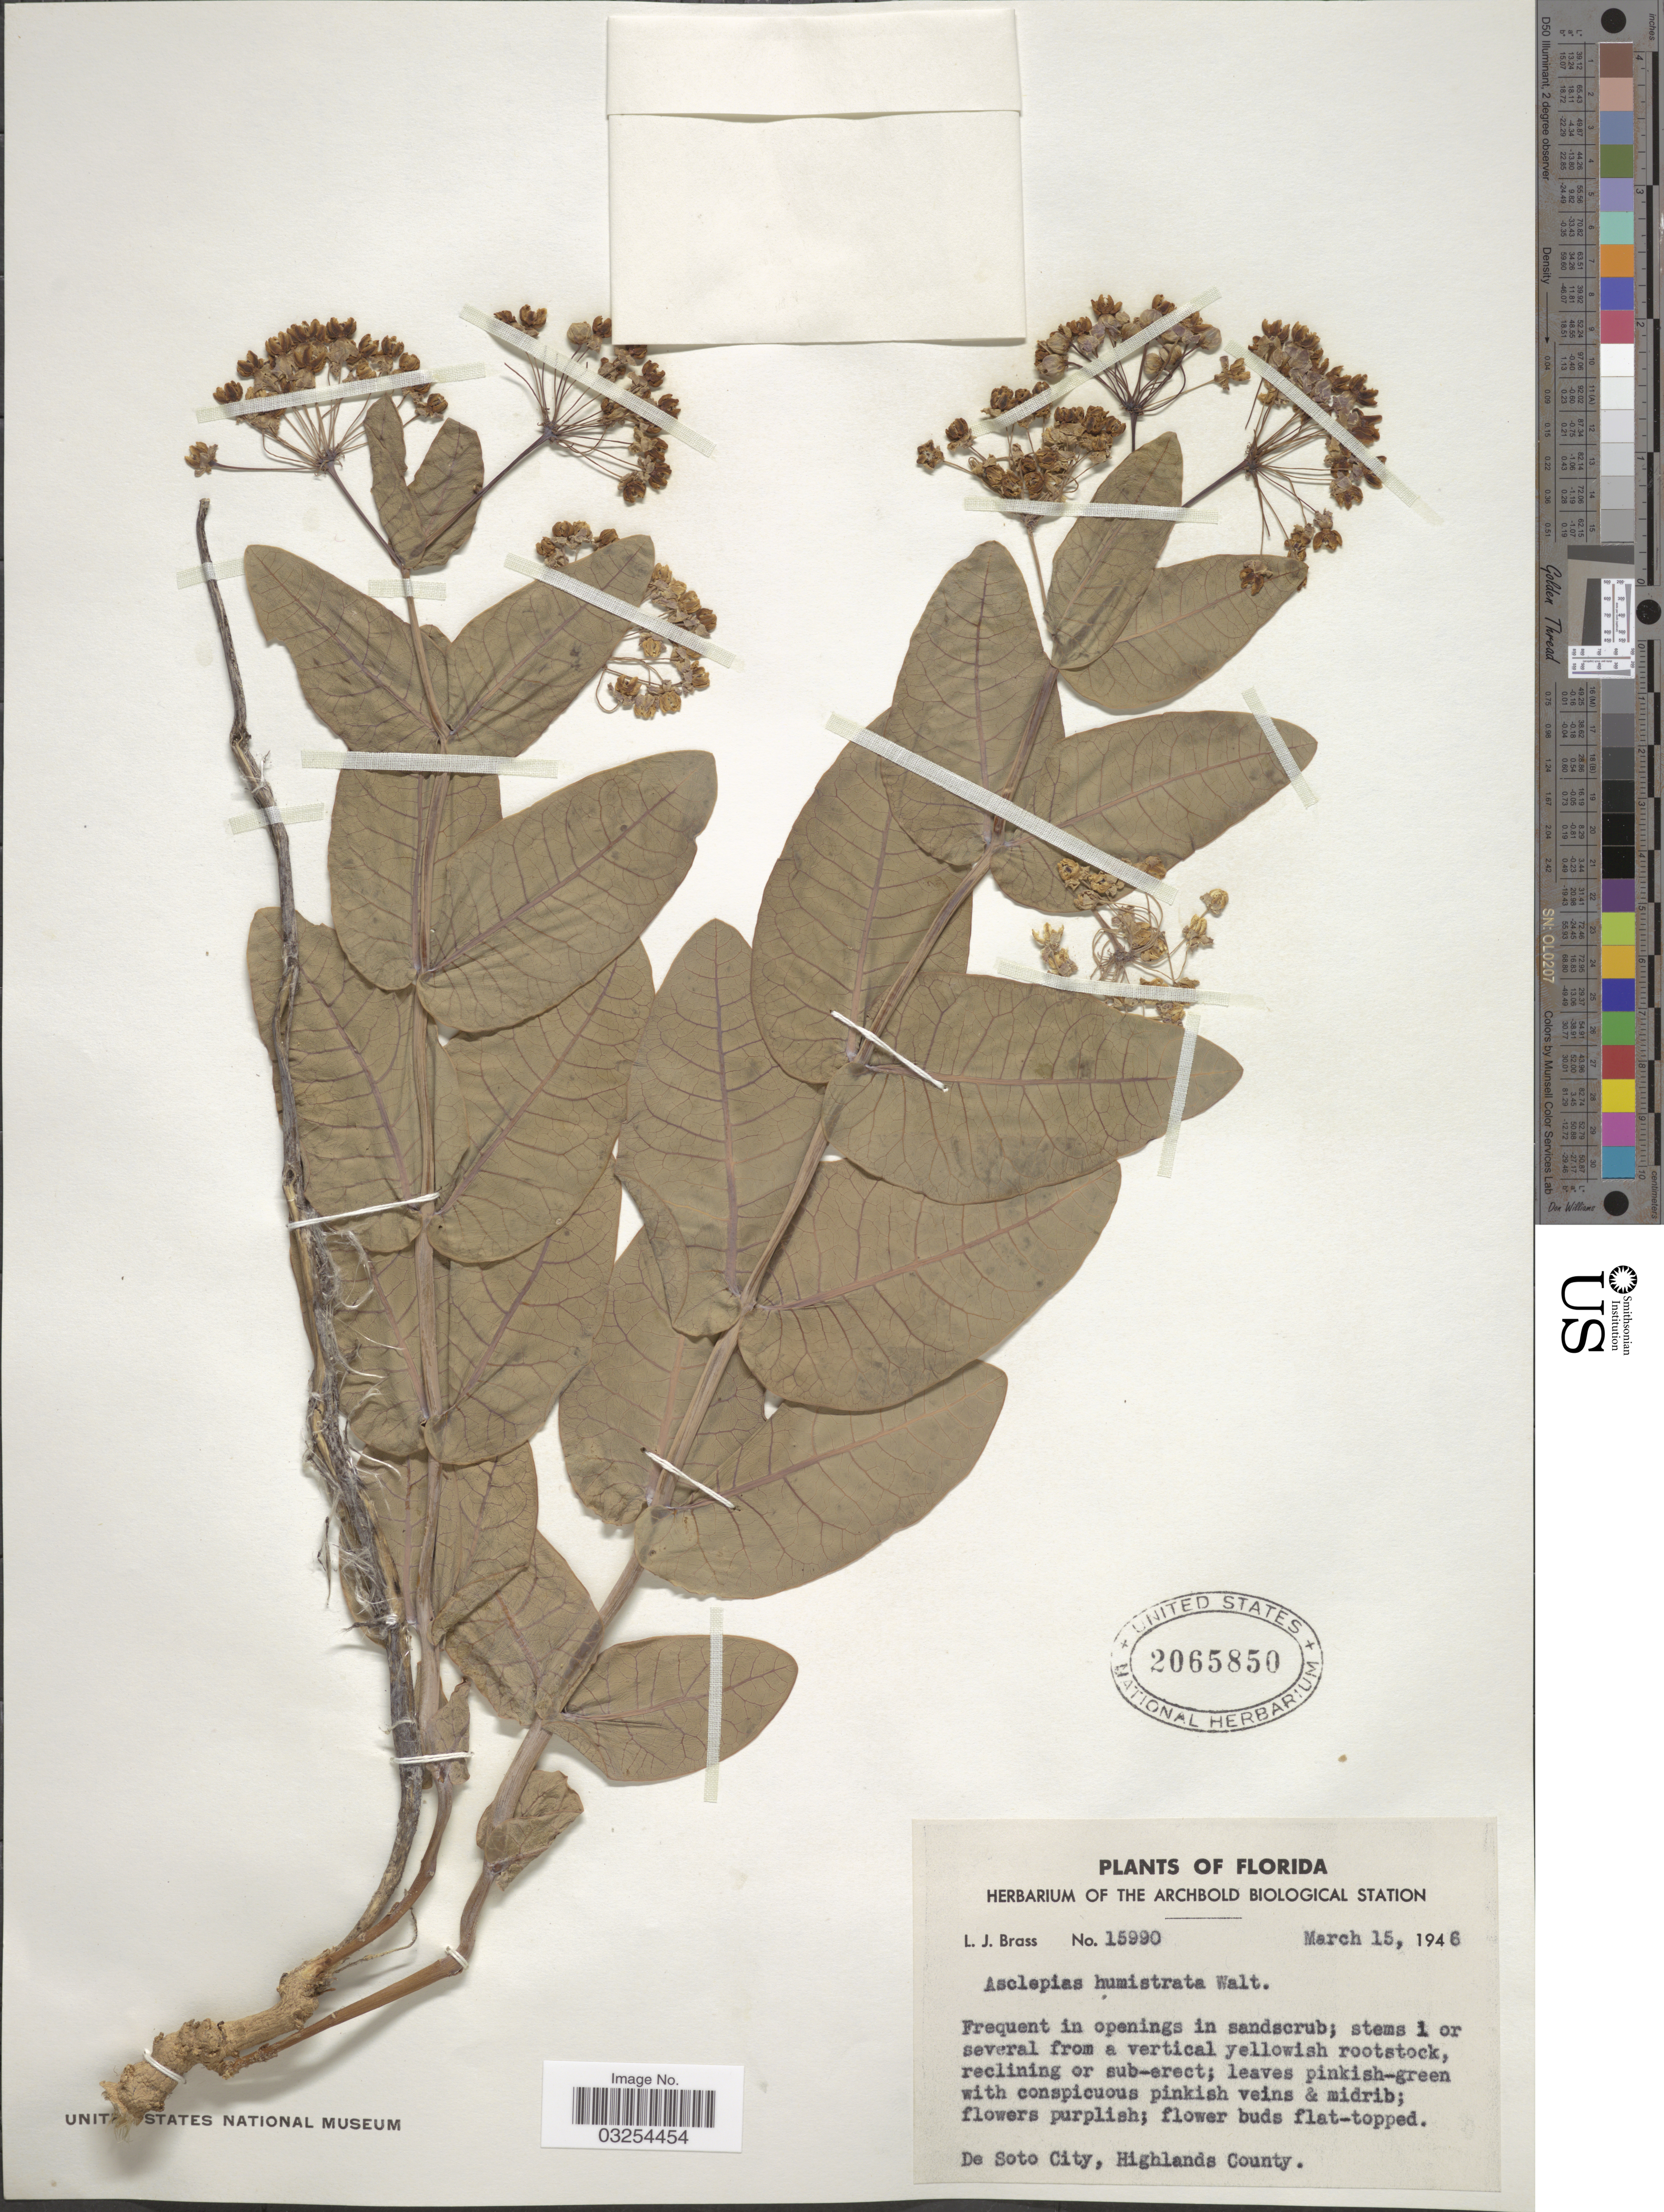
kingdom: Plantae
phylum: Tracheophyta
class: Magnoliopsida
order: Gentianales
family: Apocynaceae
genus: Asclepias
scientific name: Asclepias humistrata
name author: Walter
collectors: L. J. Brass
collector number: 15990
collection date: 1946-03-15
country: United States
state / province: Florida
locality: De Soto City, Highlands County.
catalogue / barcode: US 2065850